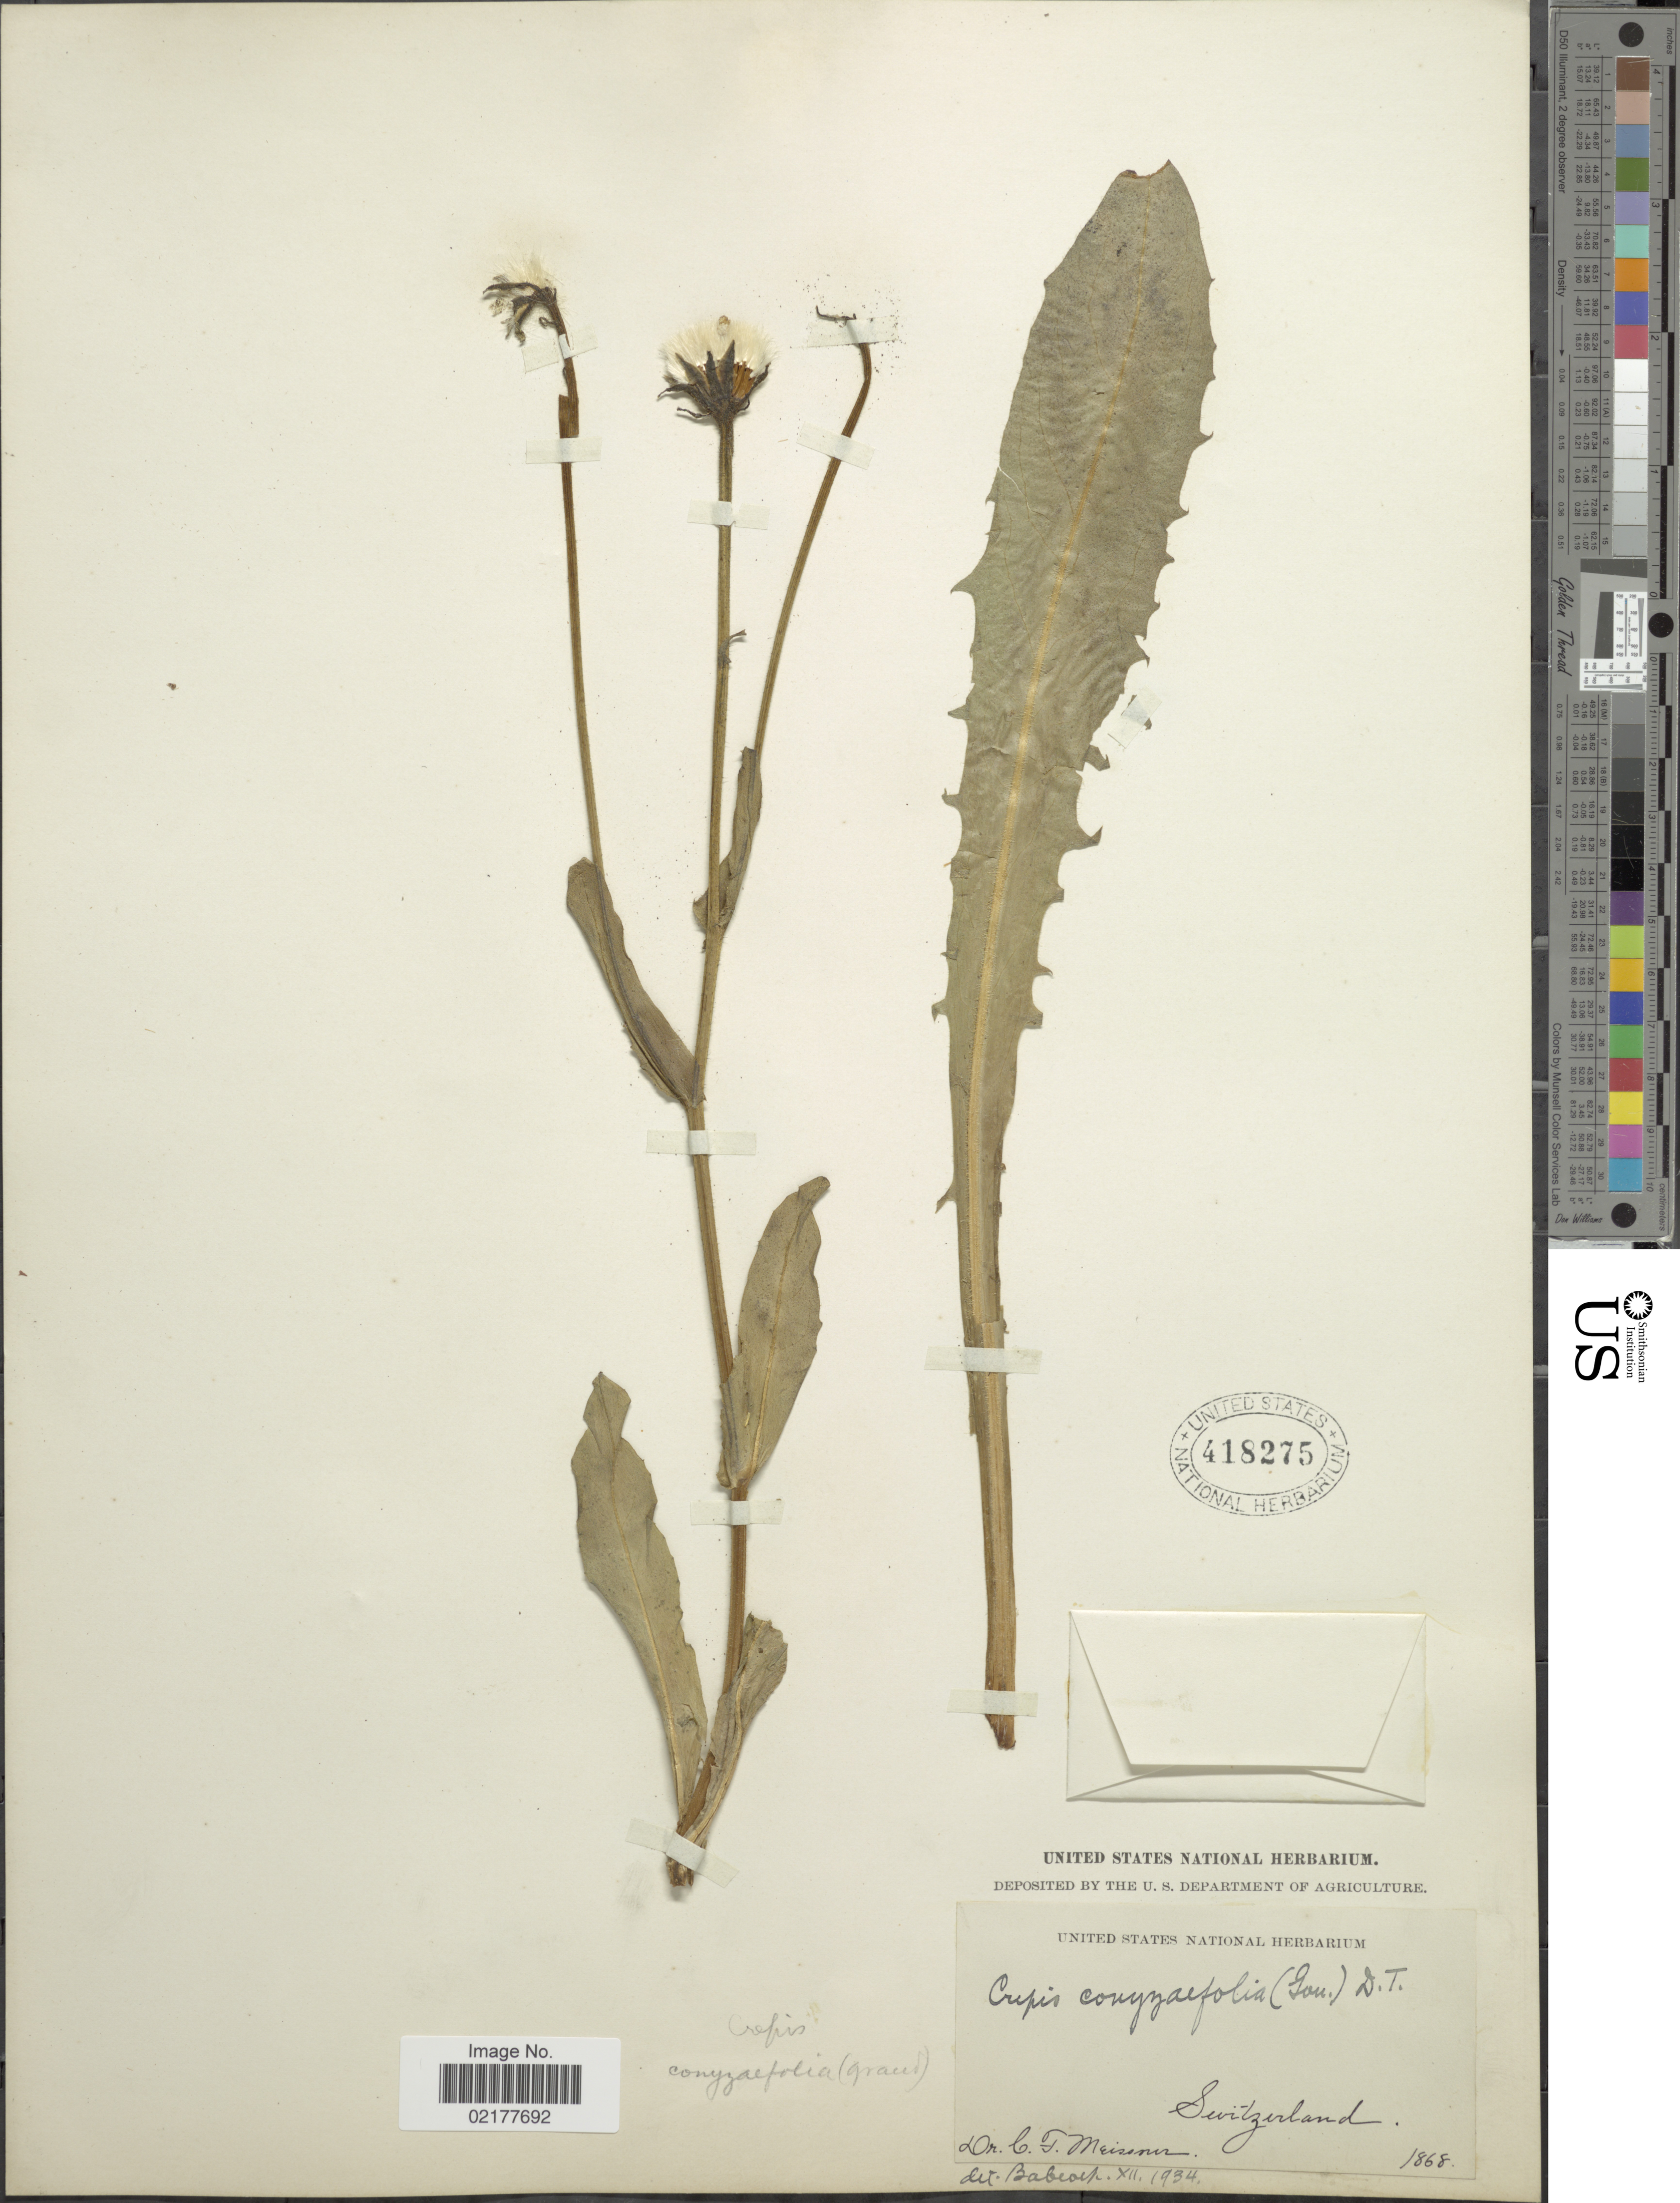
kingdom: Plantae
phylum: Tracheophyta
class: Magnoliopsida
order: Asterales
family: Asteraceae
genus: Crepis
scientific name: Crepis conyzifolia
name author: (Gouan) A. Kern.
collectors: C. F. D. Meisner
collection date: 1868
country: Switzerland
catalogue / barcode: US 418275